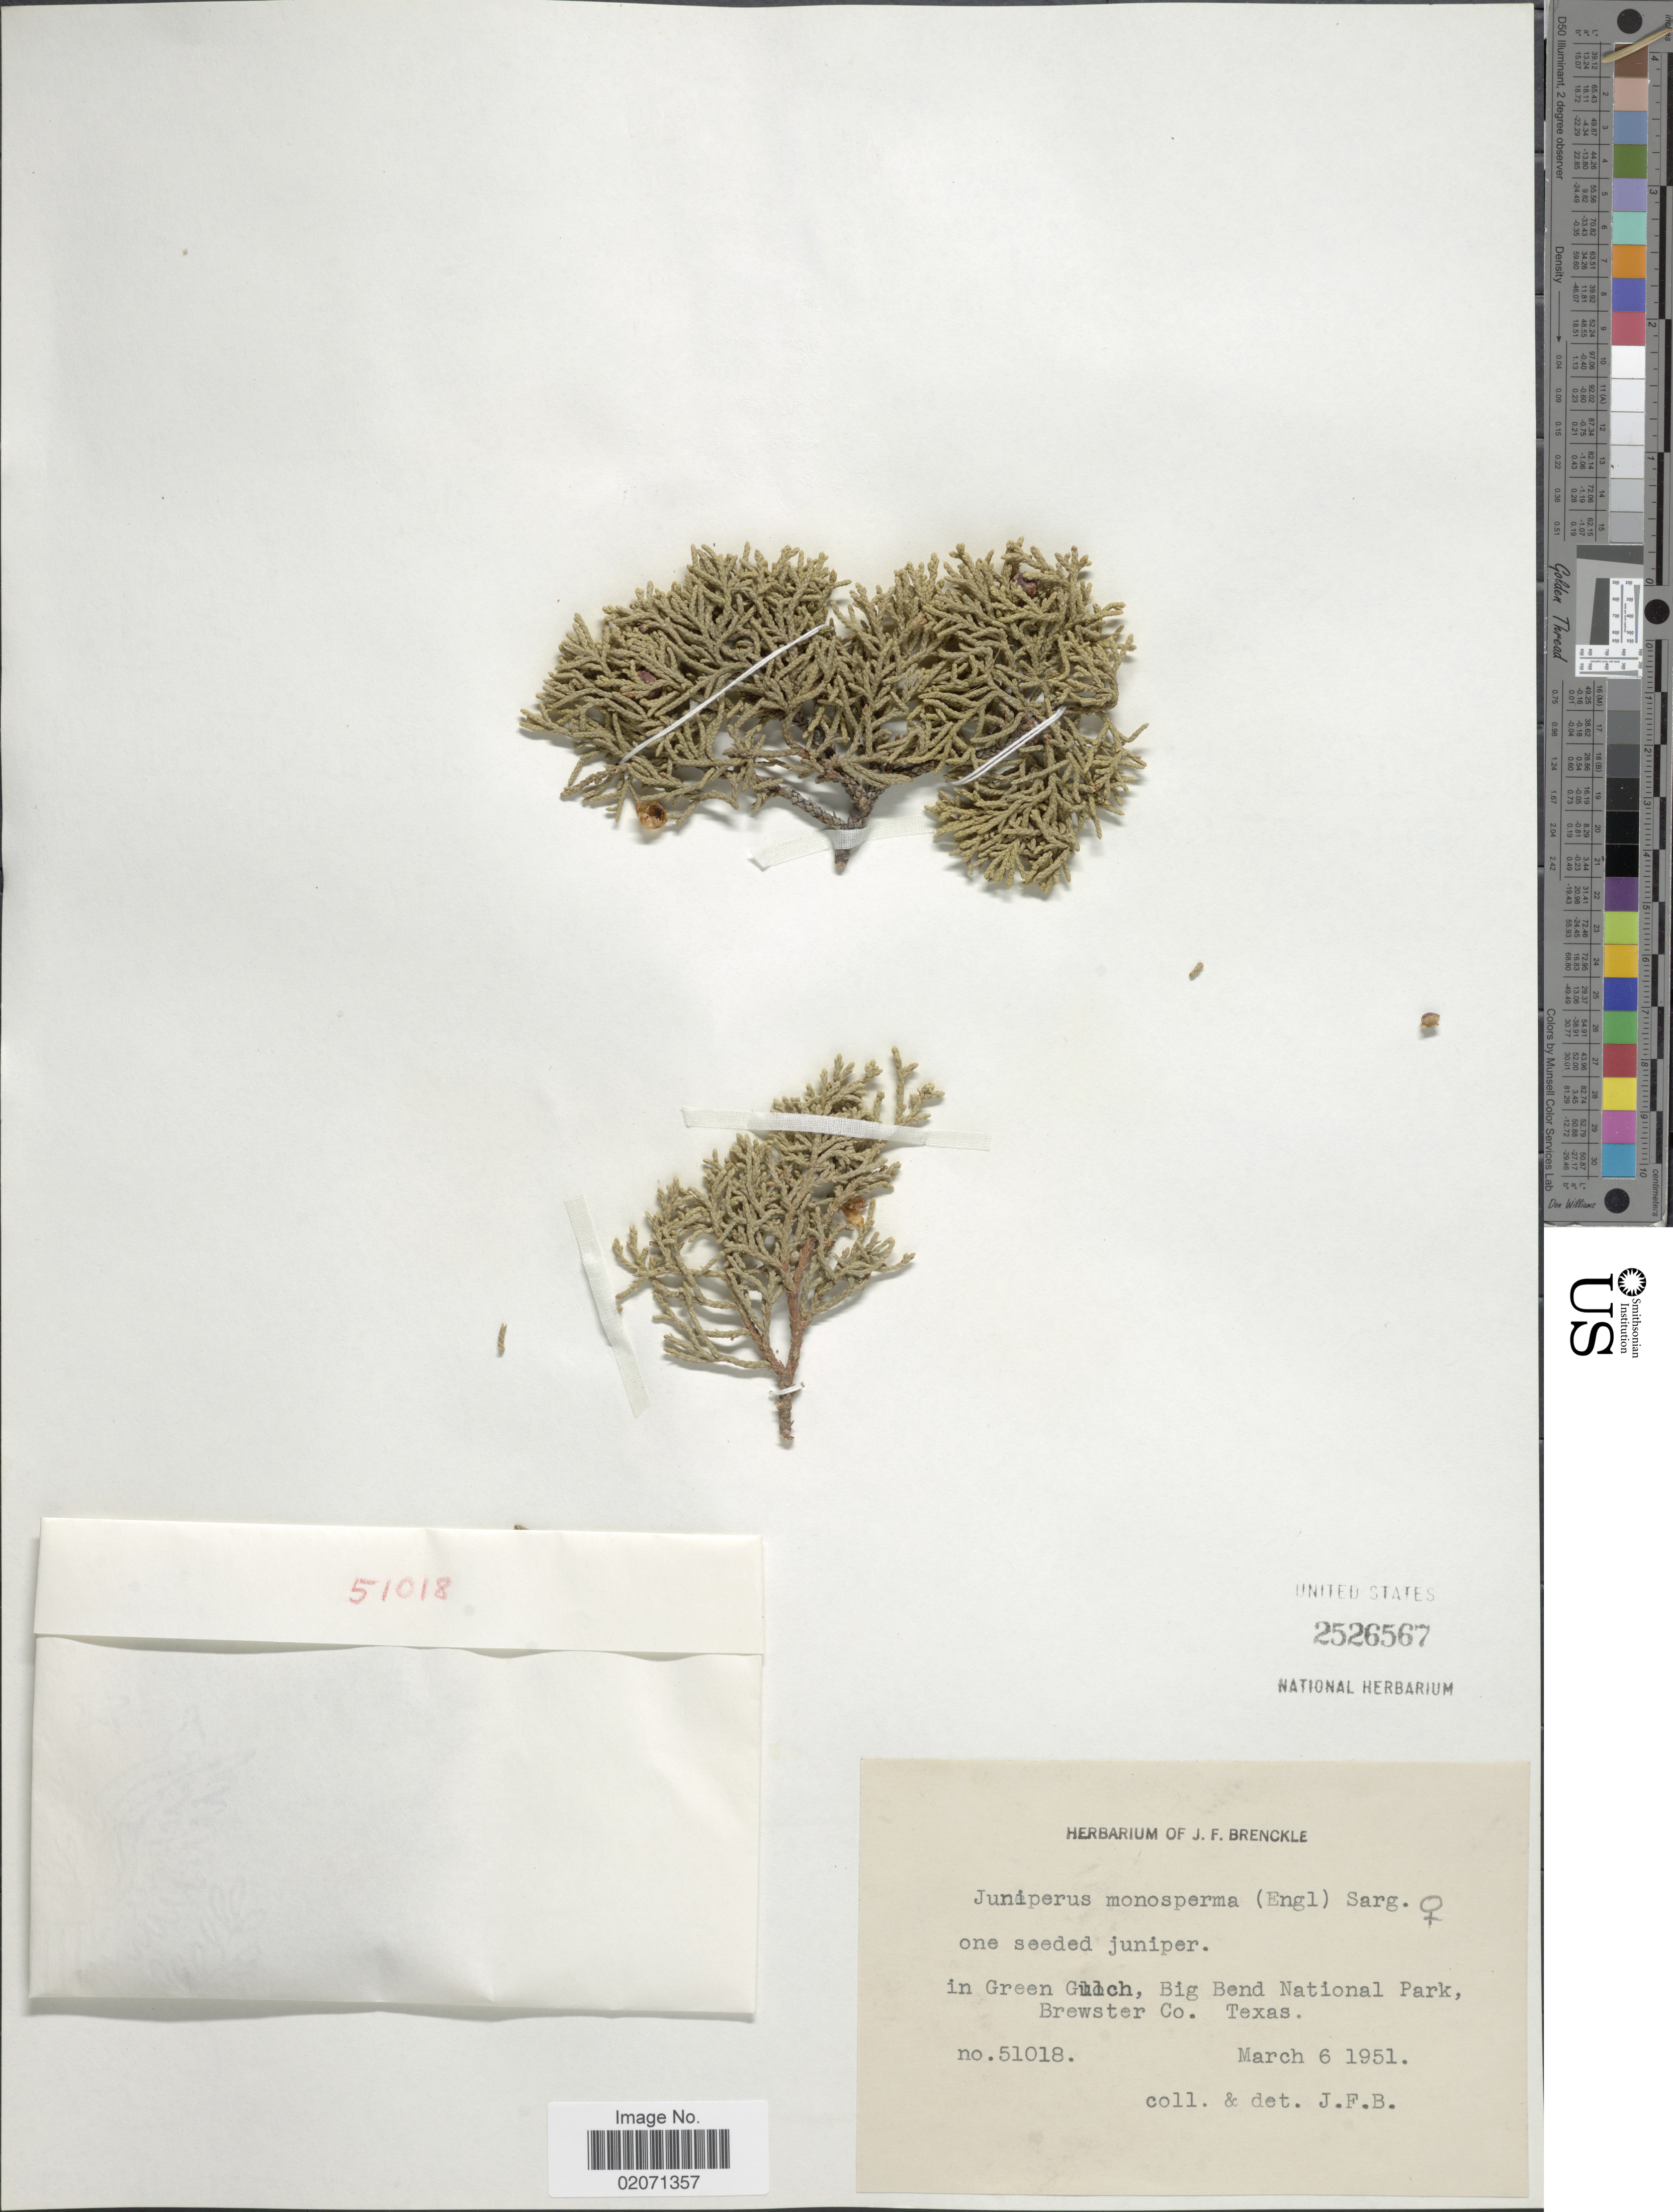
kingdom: Plantae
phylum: Tracheophyta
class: Pinopsida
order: Pinales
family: Cupressaceae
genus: Juniperus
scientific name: Juniperus monosperma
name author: (Engelm.) Sarg.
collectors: J. Brenckle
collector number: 51018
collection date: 1951-03-06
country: United States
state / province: Texas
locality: In Green Gulch, Big Bend National Park, Brewster Co.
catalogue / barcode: US 2526567